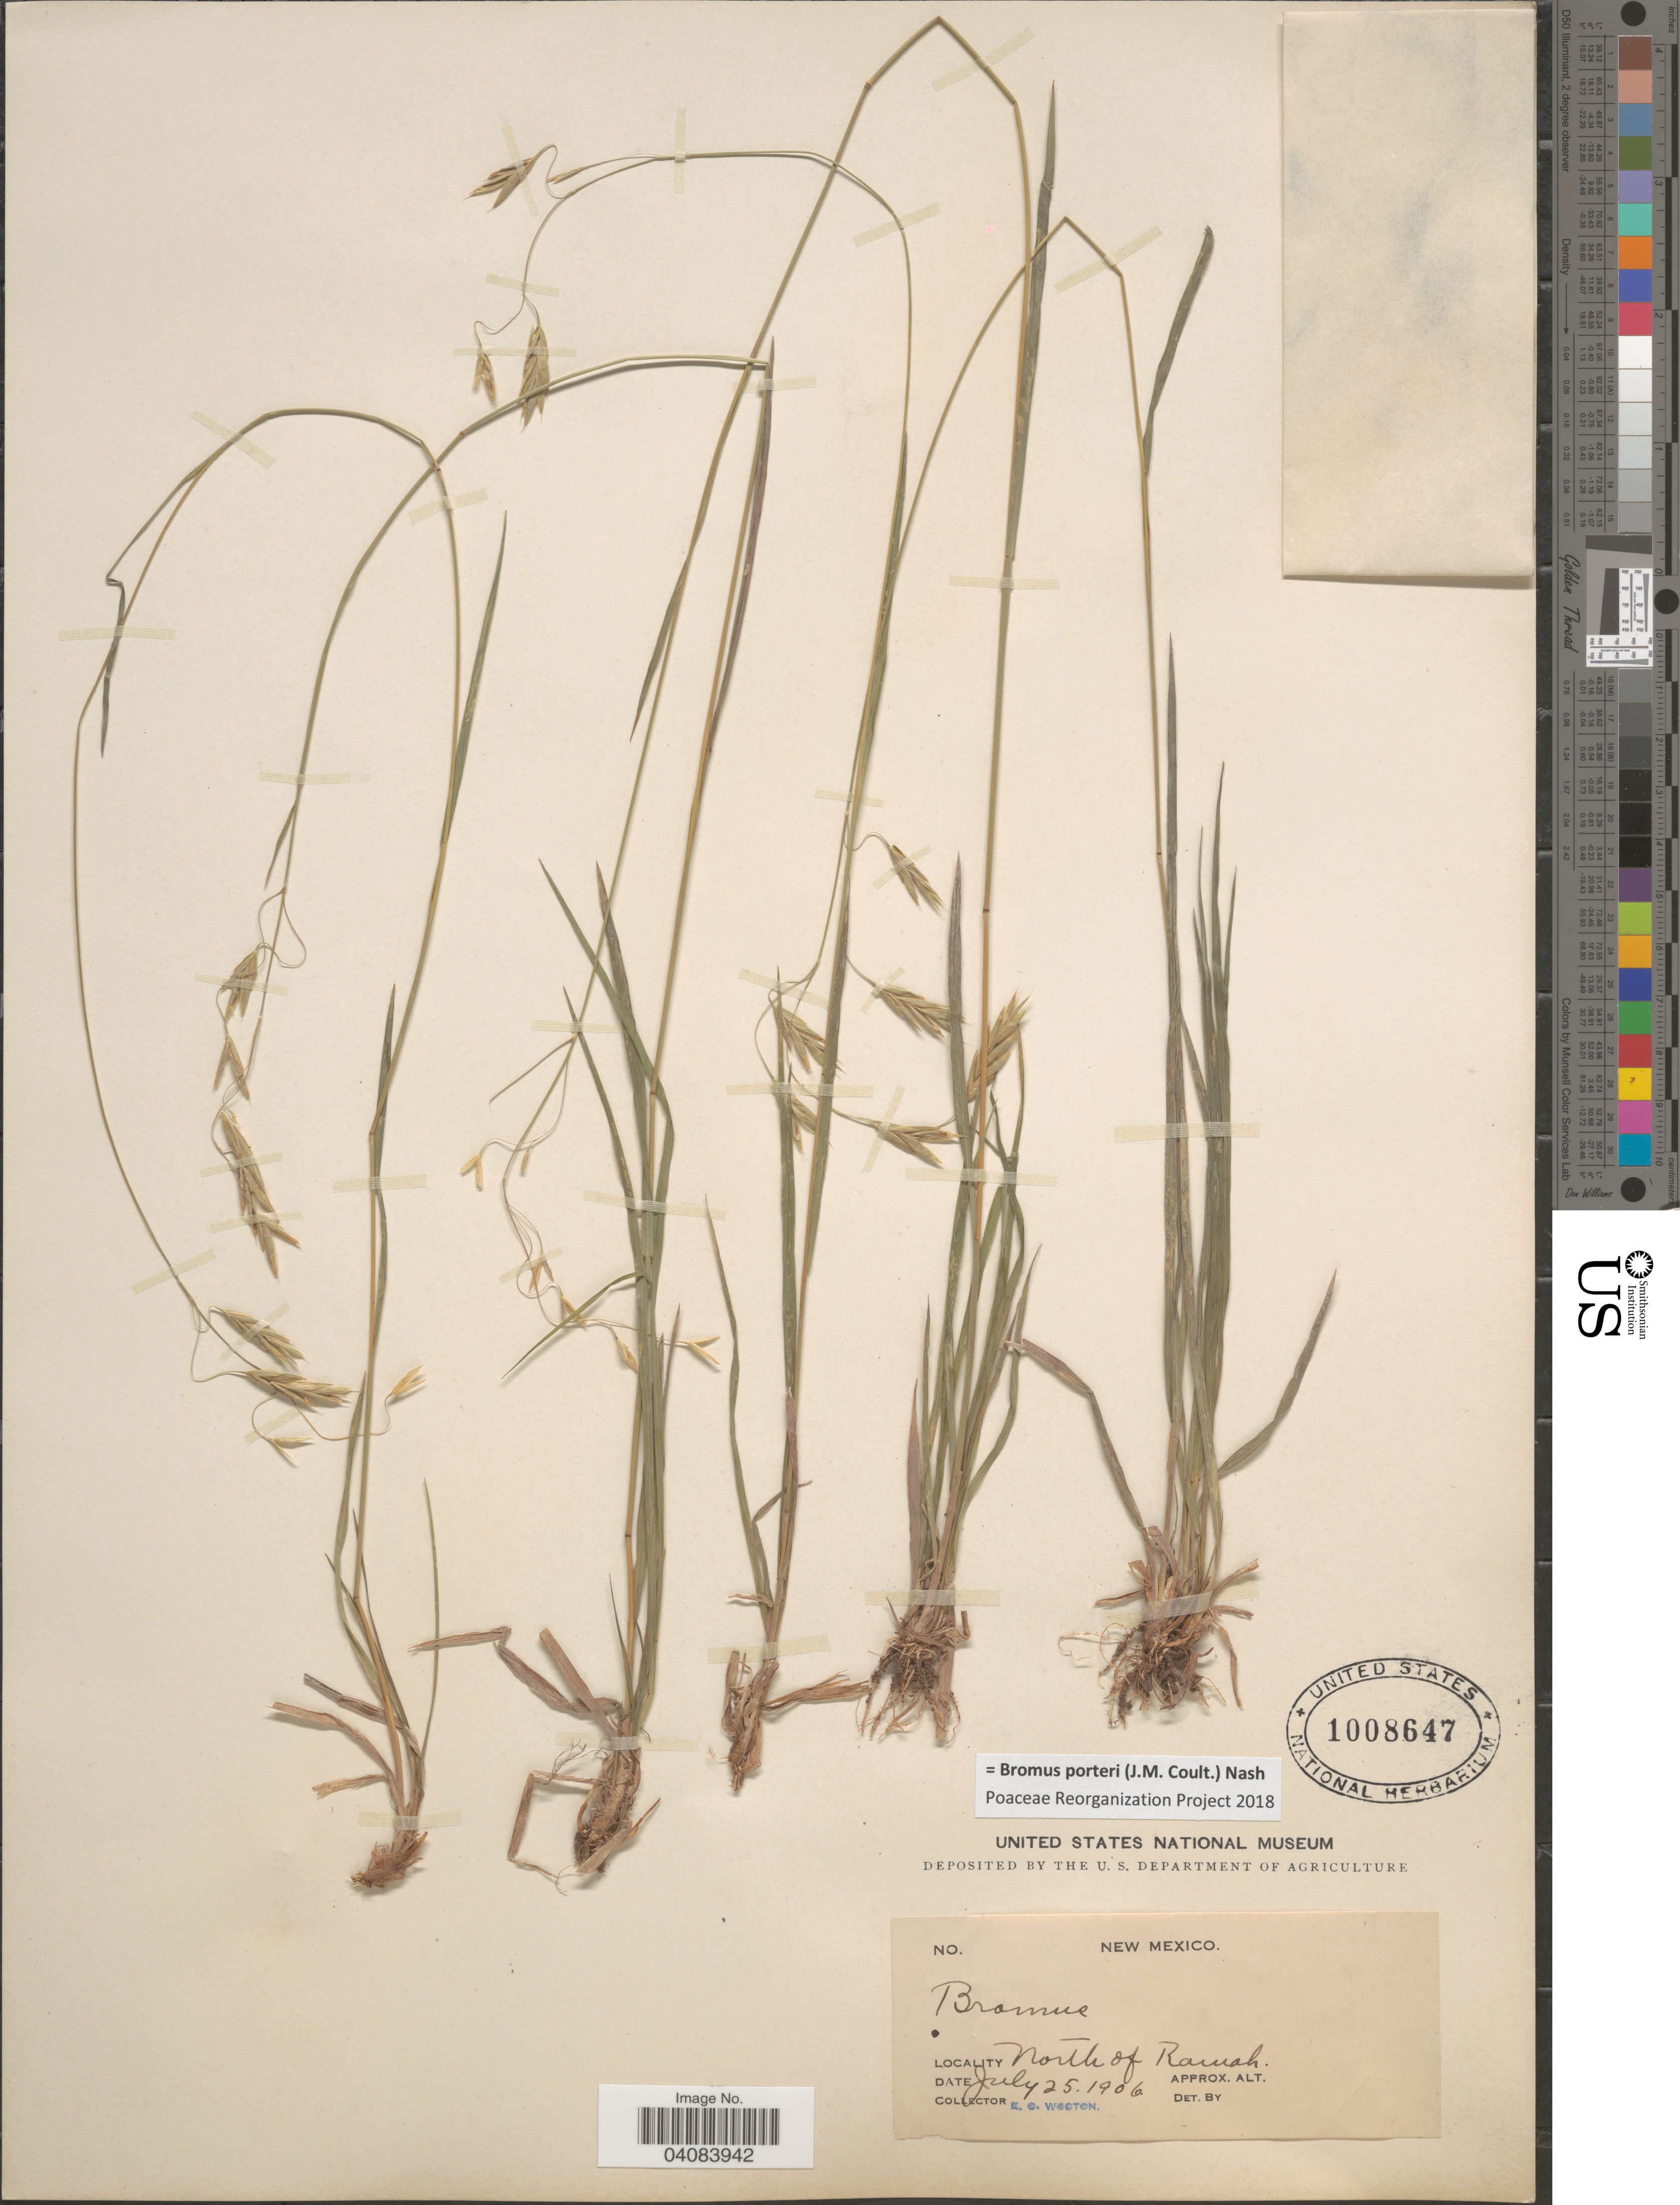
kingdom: Plantae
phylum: Tracheophyta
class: Liliopsida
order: Poales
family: Poaceae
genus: Bromus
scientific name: Bromus porteri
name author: (J.M. Coult.) Nash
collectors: E. O. Wooton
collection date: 1906-07-25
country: United States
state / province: New Mexico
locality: North of Ramah.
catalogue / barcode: US 1008647